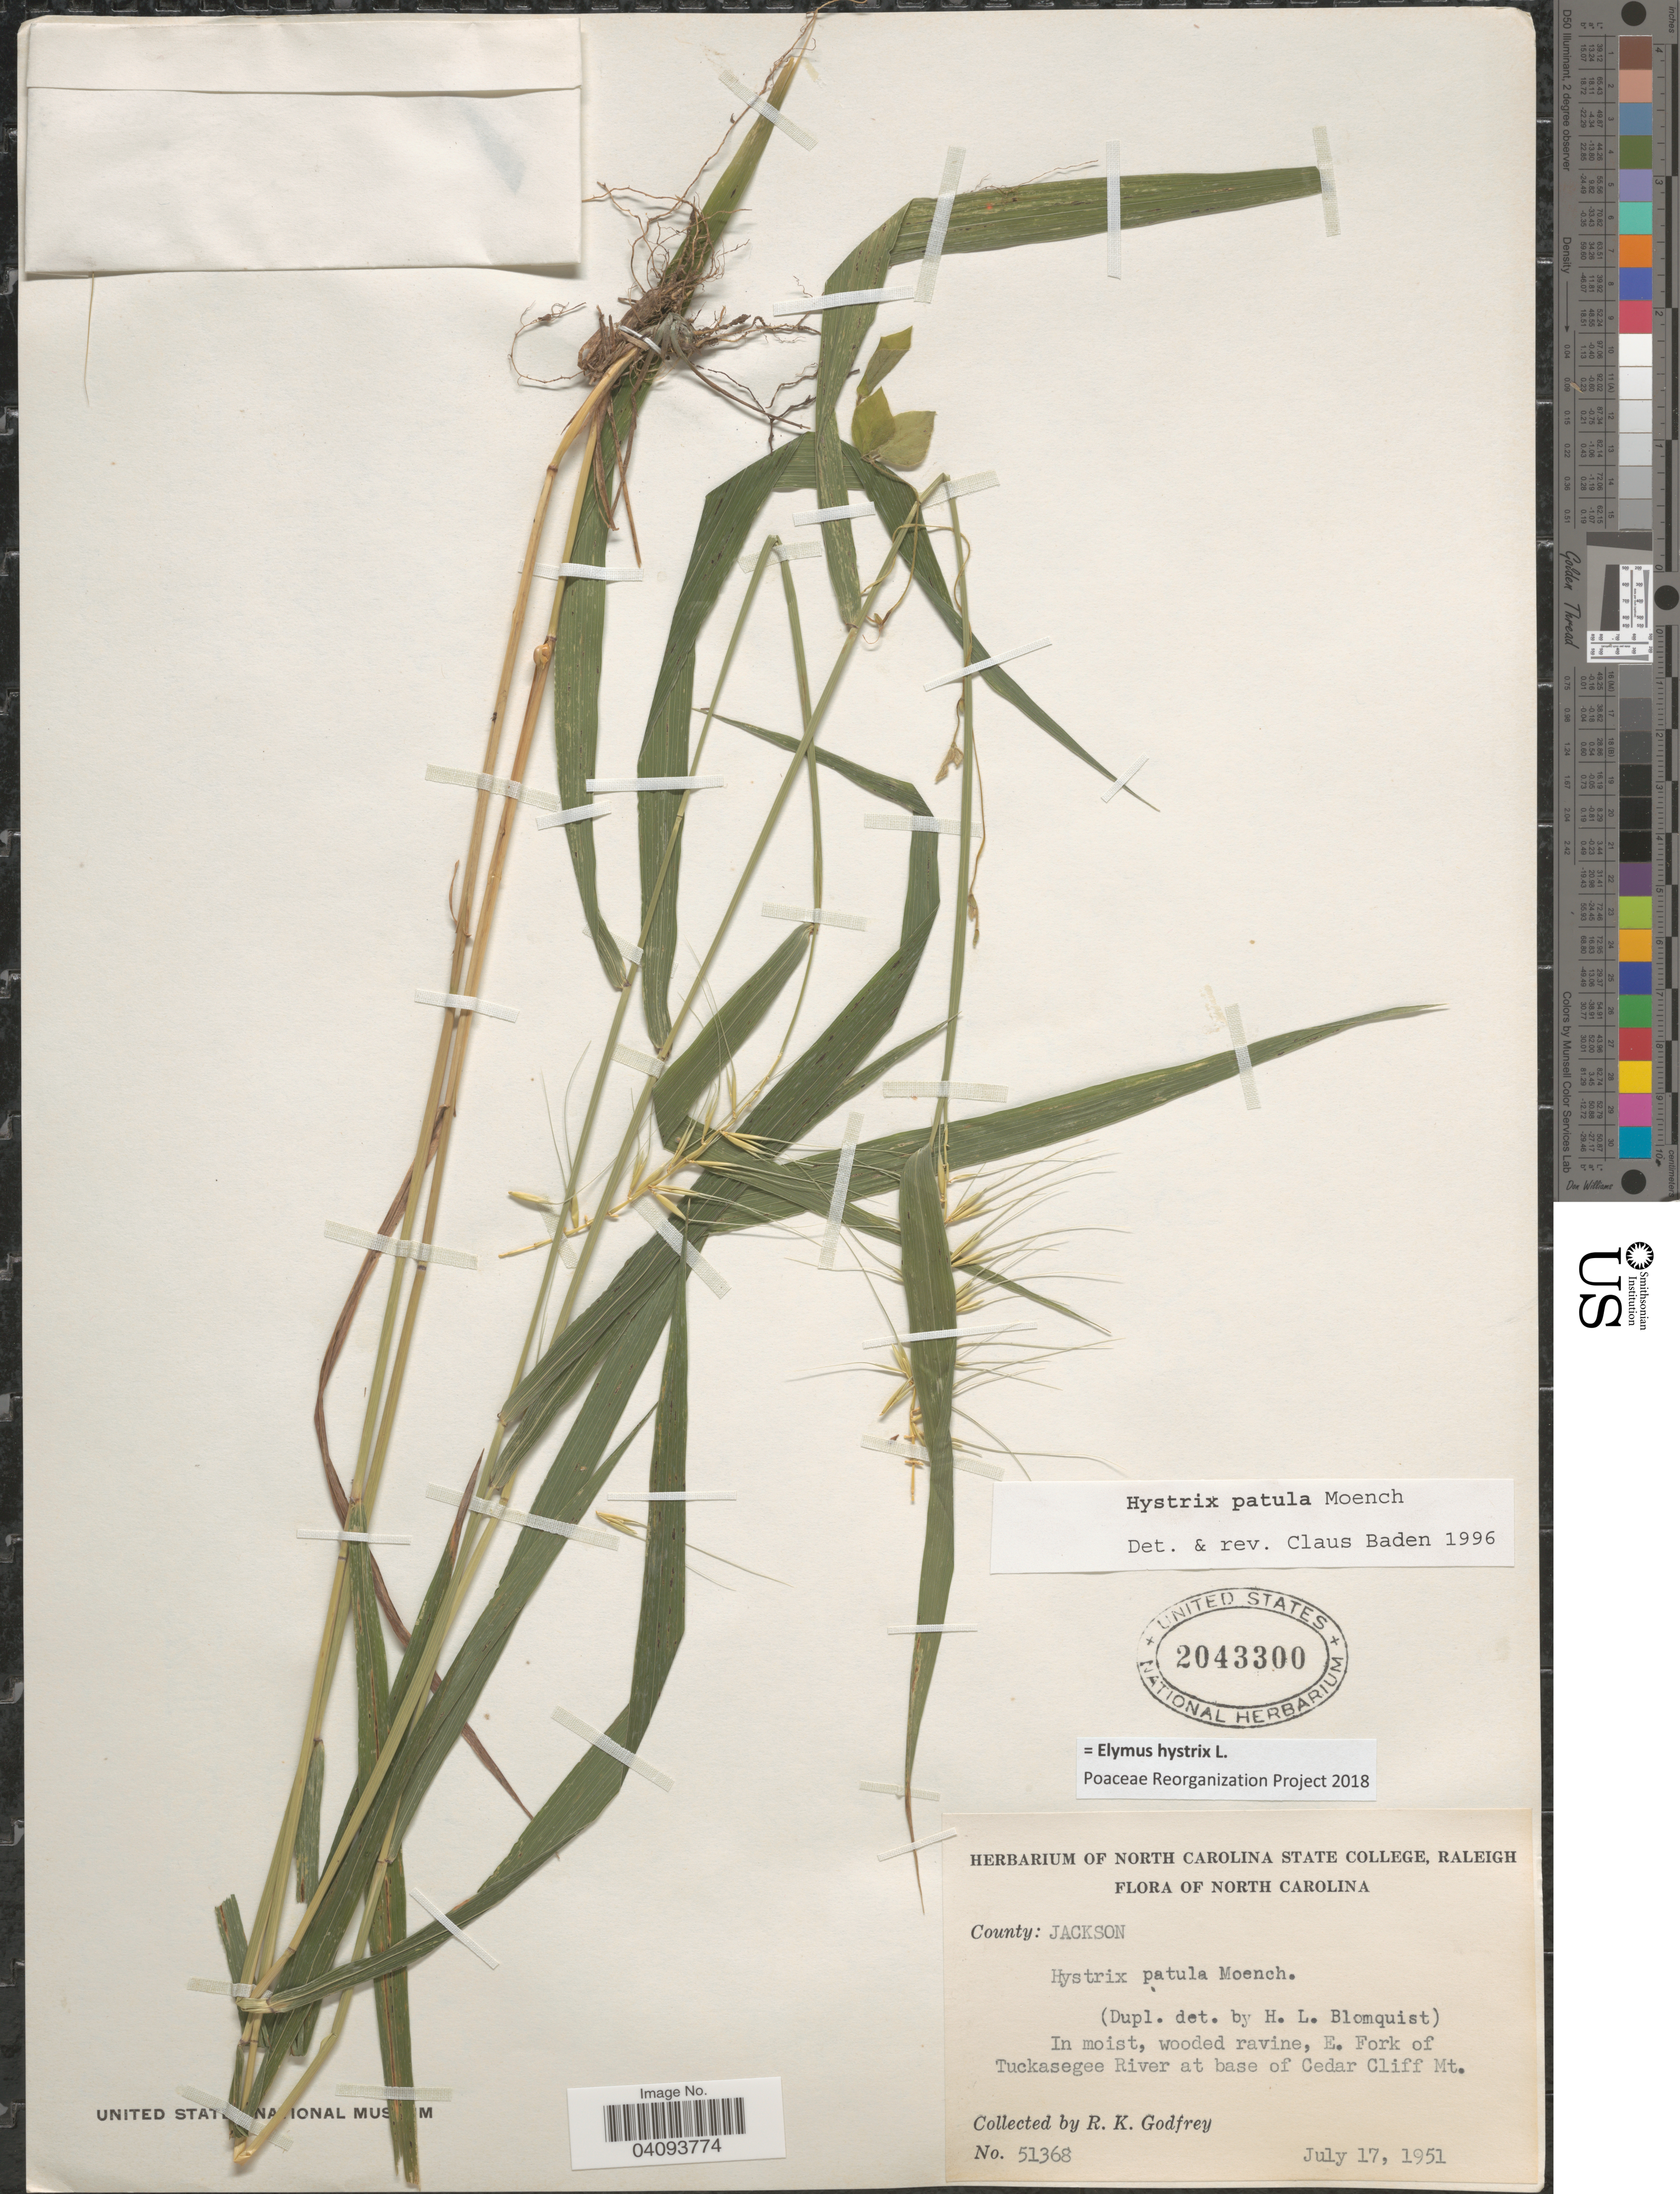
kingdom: Plantae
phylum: Tracheophyta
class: Liliopsida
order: Poales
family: Poaceae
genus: Elymus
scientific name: Elymus hystrix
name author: L.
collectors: R. K. Godfrey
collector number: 51368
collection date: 1951-07-17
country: United States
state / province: North Carolina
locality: County: Jackson. E. Fork of Tuckasegee River at base of Cedar Cliff Mt.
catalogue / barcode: US 2043300